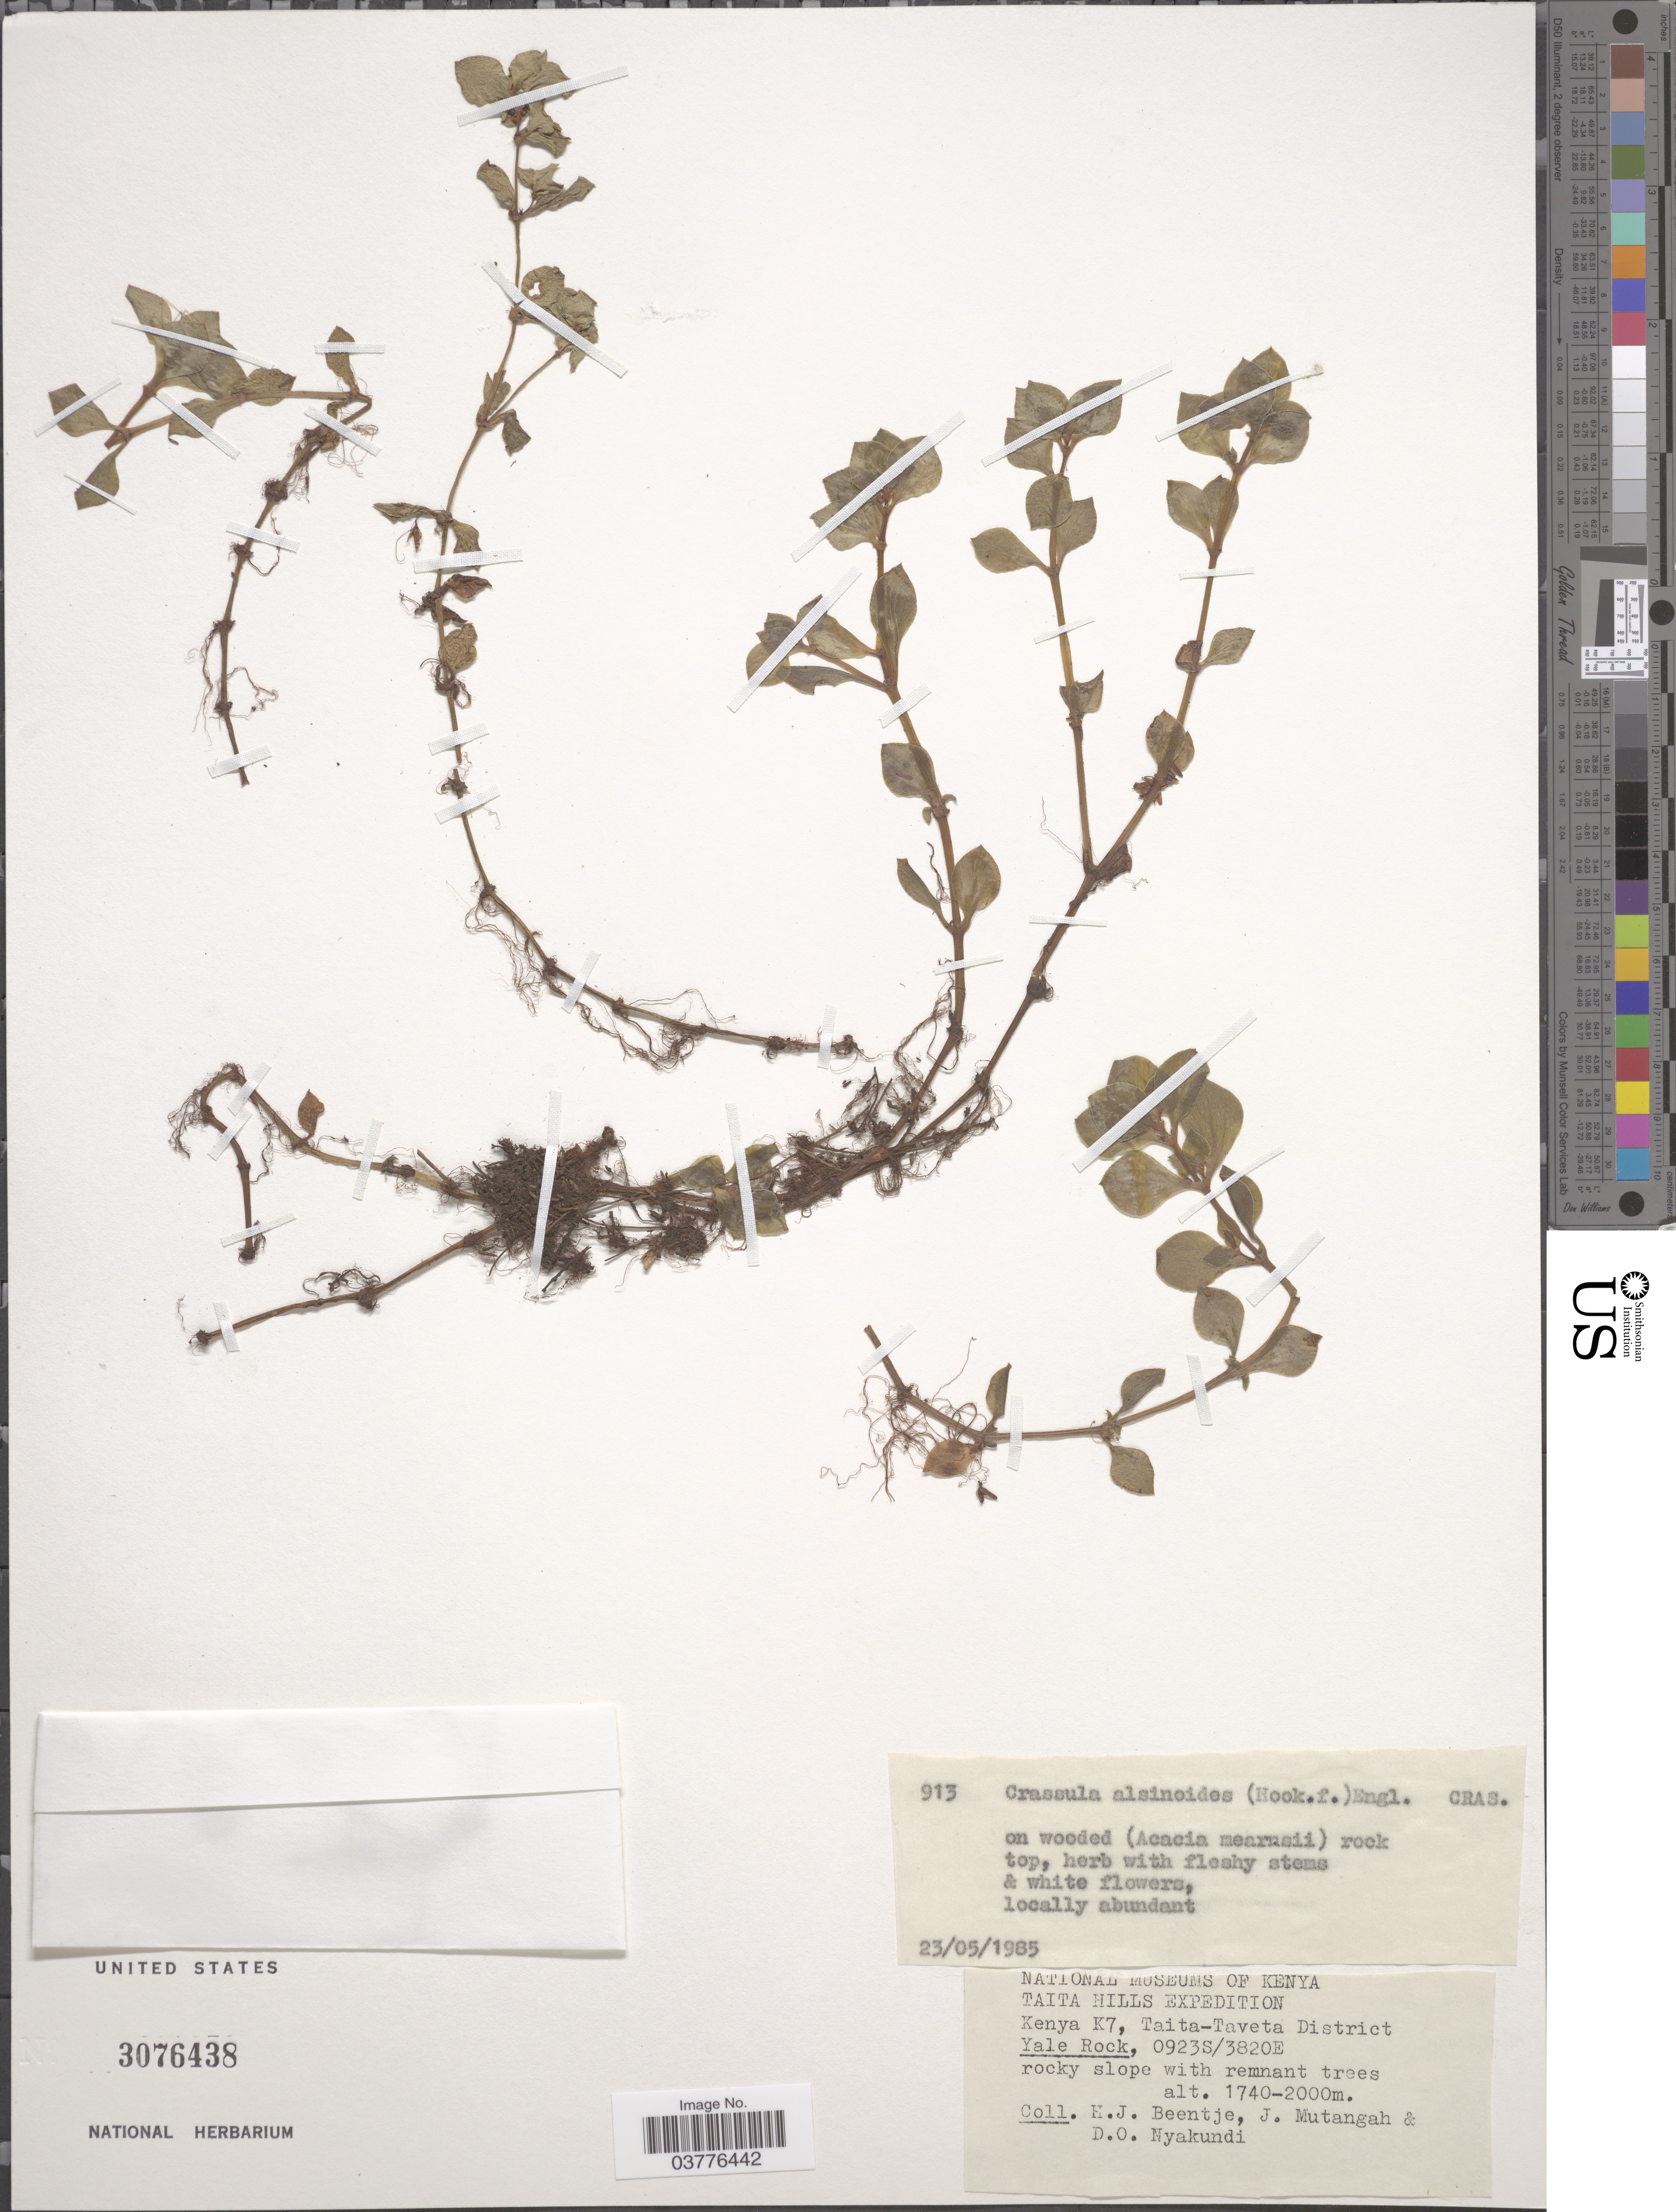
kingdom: Plantae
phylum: Tracheophyta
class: Magnoliopsida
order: Saxifragales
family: Crassulaceae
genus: Crassula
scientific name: Crassula alsinoides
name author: (Hook. f.) Engl.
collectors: H. J. Beentje, J. Mutangah & D. Nyakundi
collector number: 913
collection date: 1985-05-23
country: Kenya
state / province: Taita Taveta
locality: K7, Taita-Taveta District. Yale Rock.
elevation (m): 1740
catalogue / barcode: US 3076438